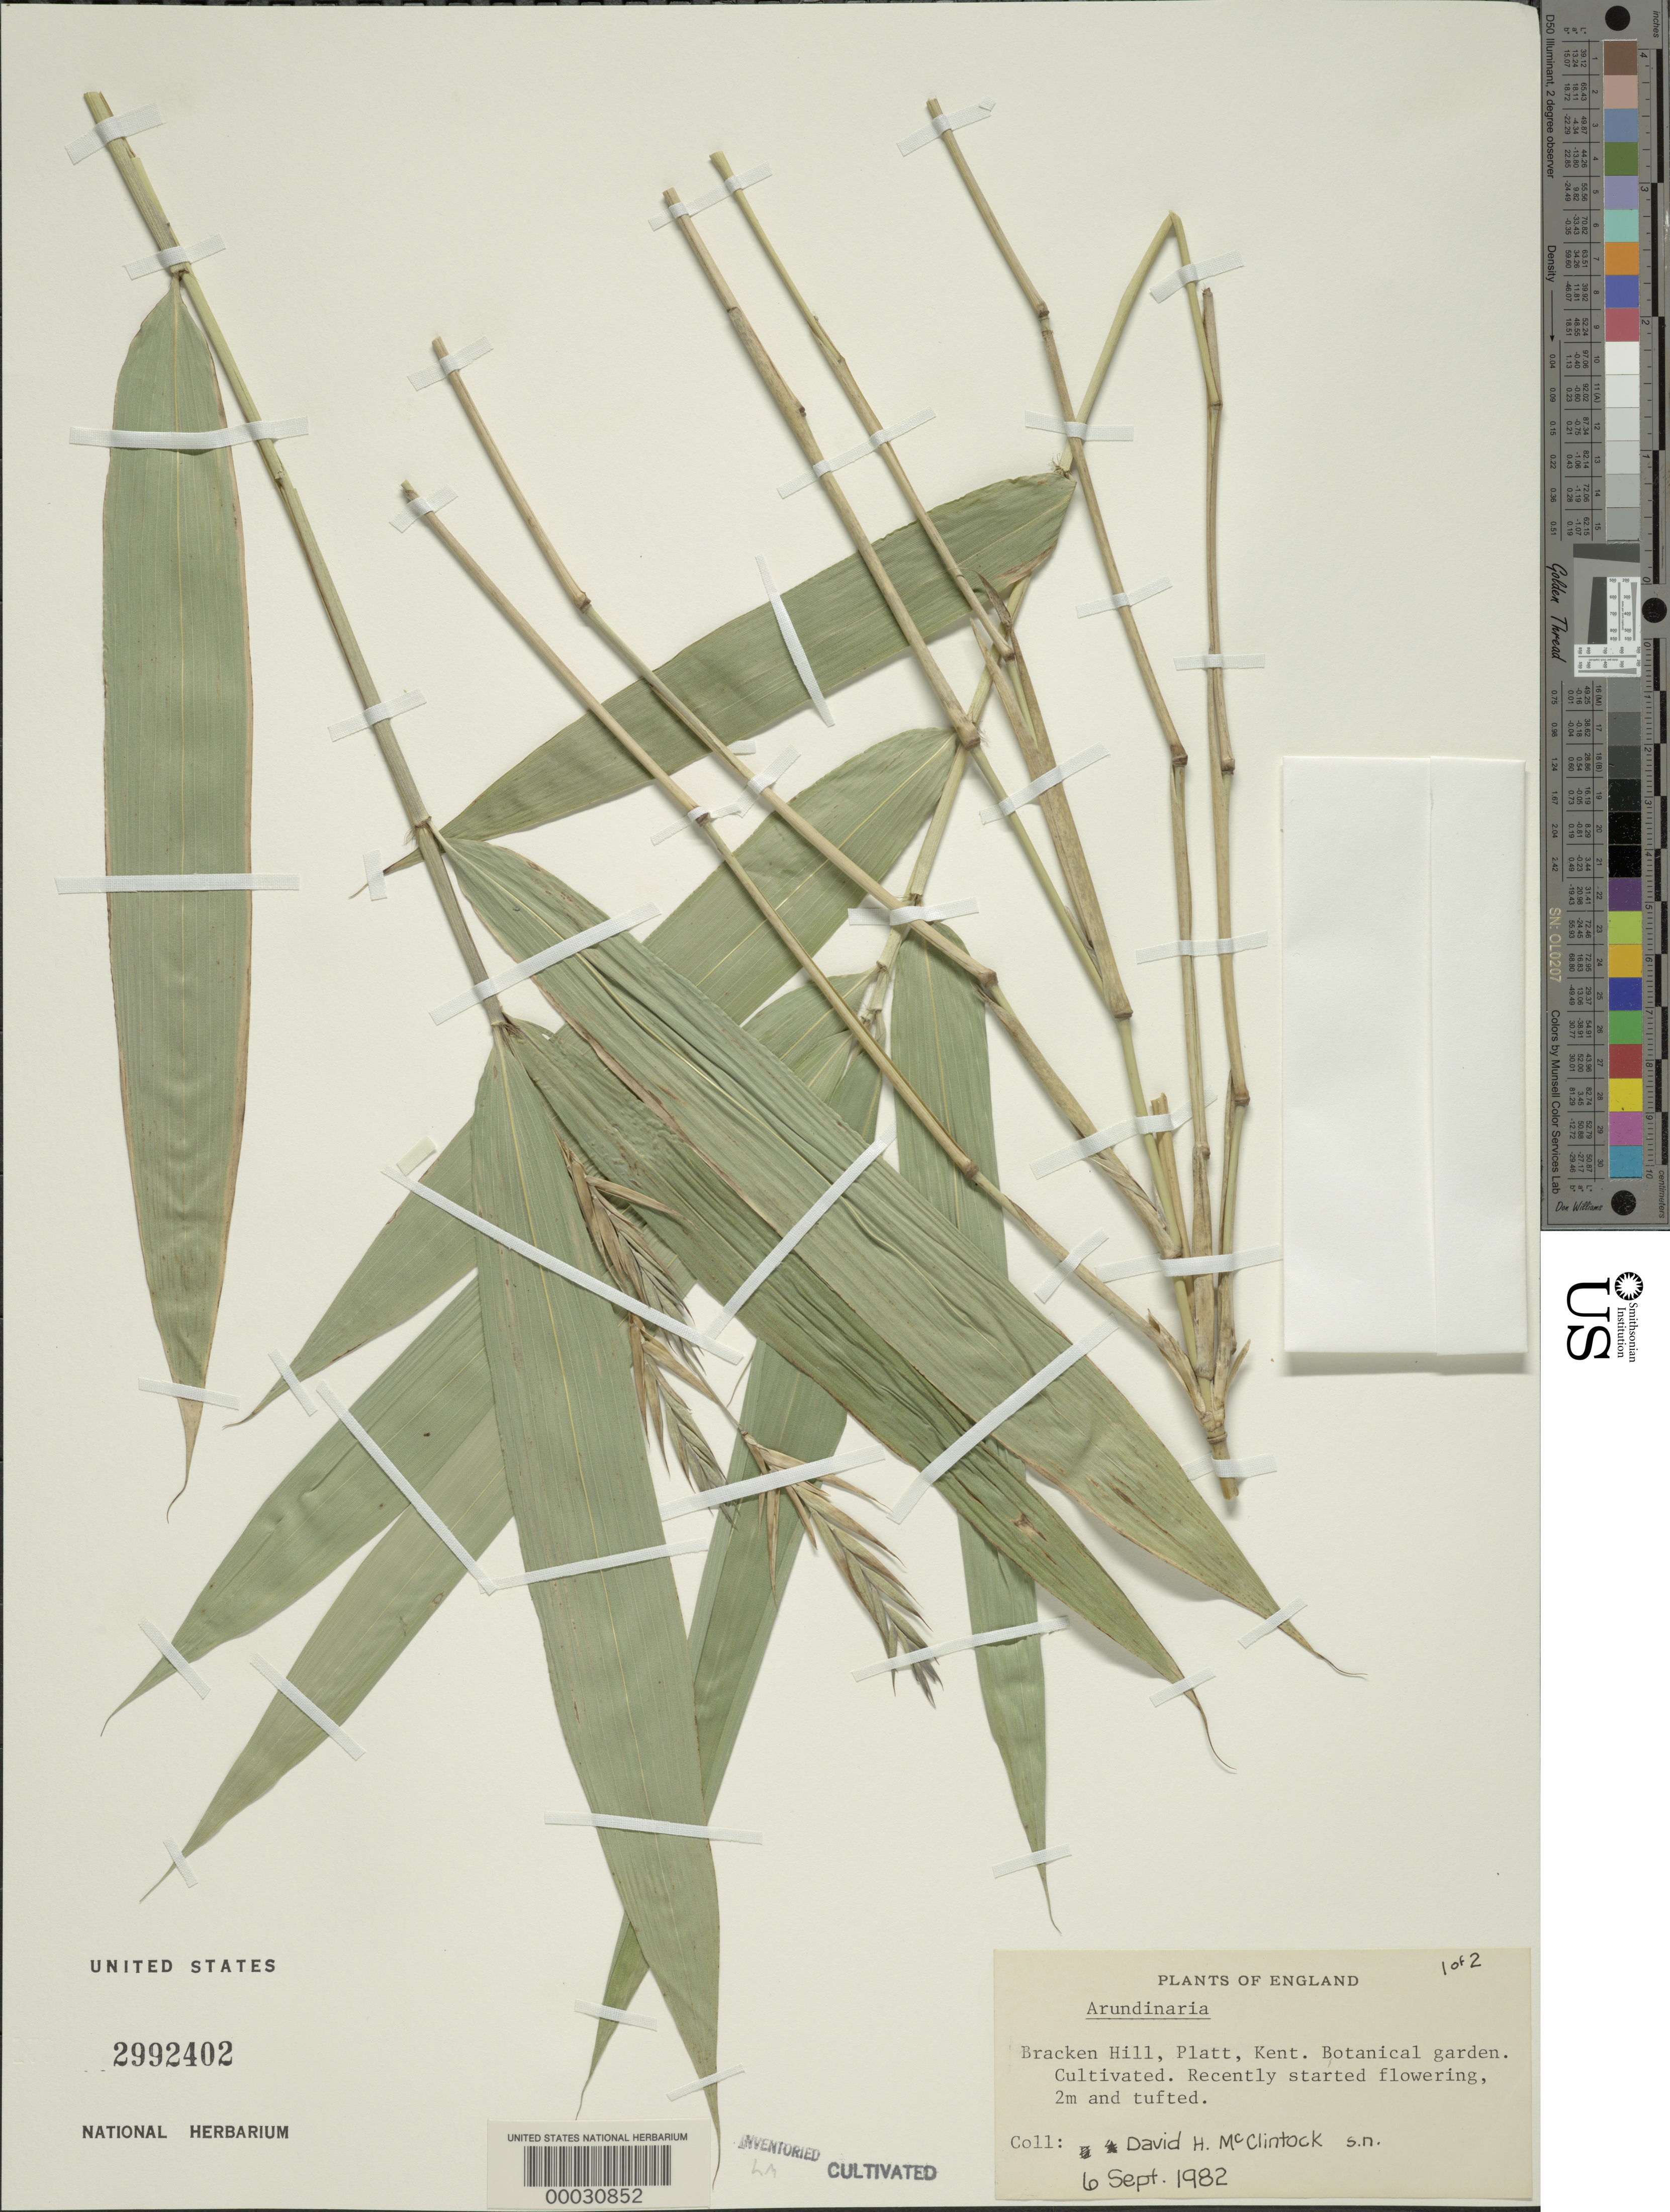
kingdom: Plantae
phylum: Tracheophyta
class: Liliopsida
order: Poales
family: Poaceae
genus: Arundinaria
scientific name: Arundinaria sp.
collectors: D. McClintock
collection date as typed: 06 Sep 1982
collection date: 1982-09-06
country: United Kingdom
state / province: England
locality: Bracken hill, platt, kent. botanical garden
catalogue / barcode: US 2992402